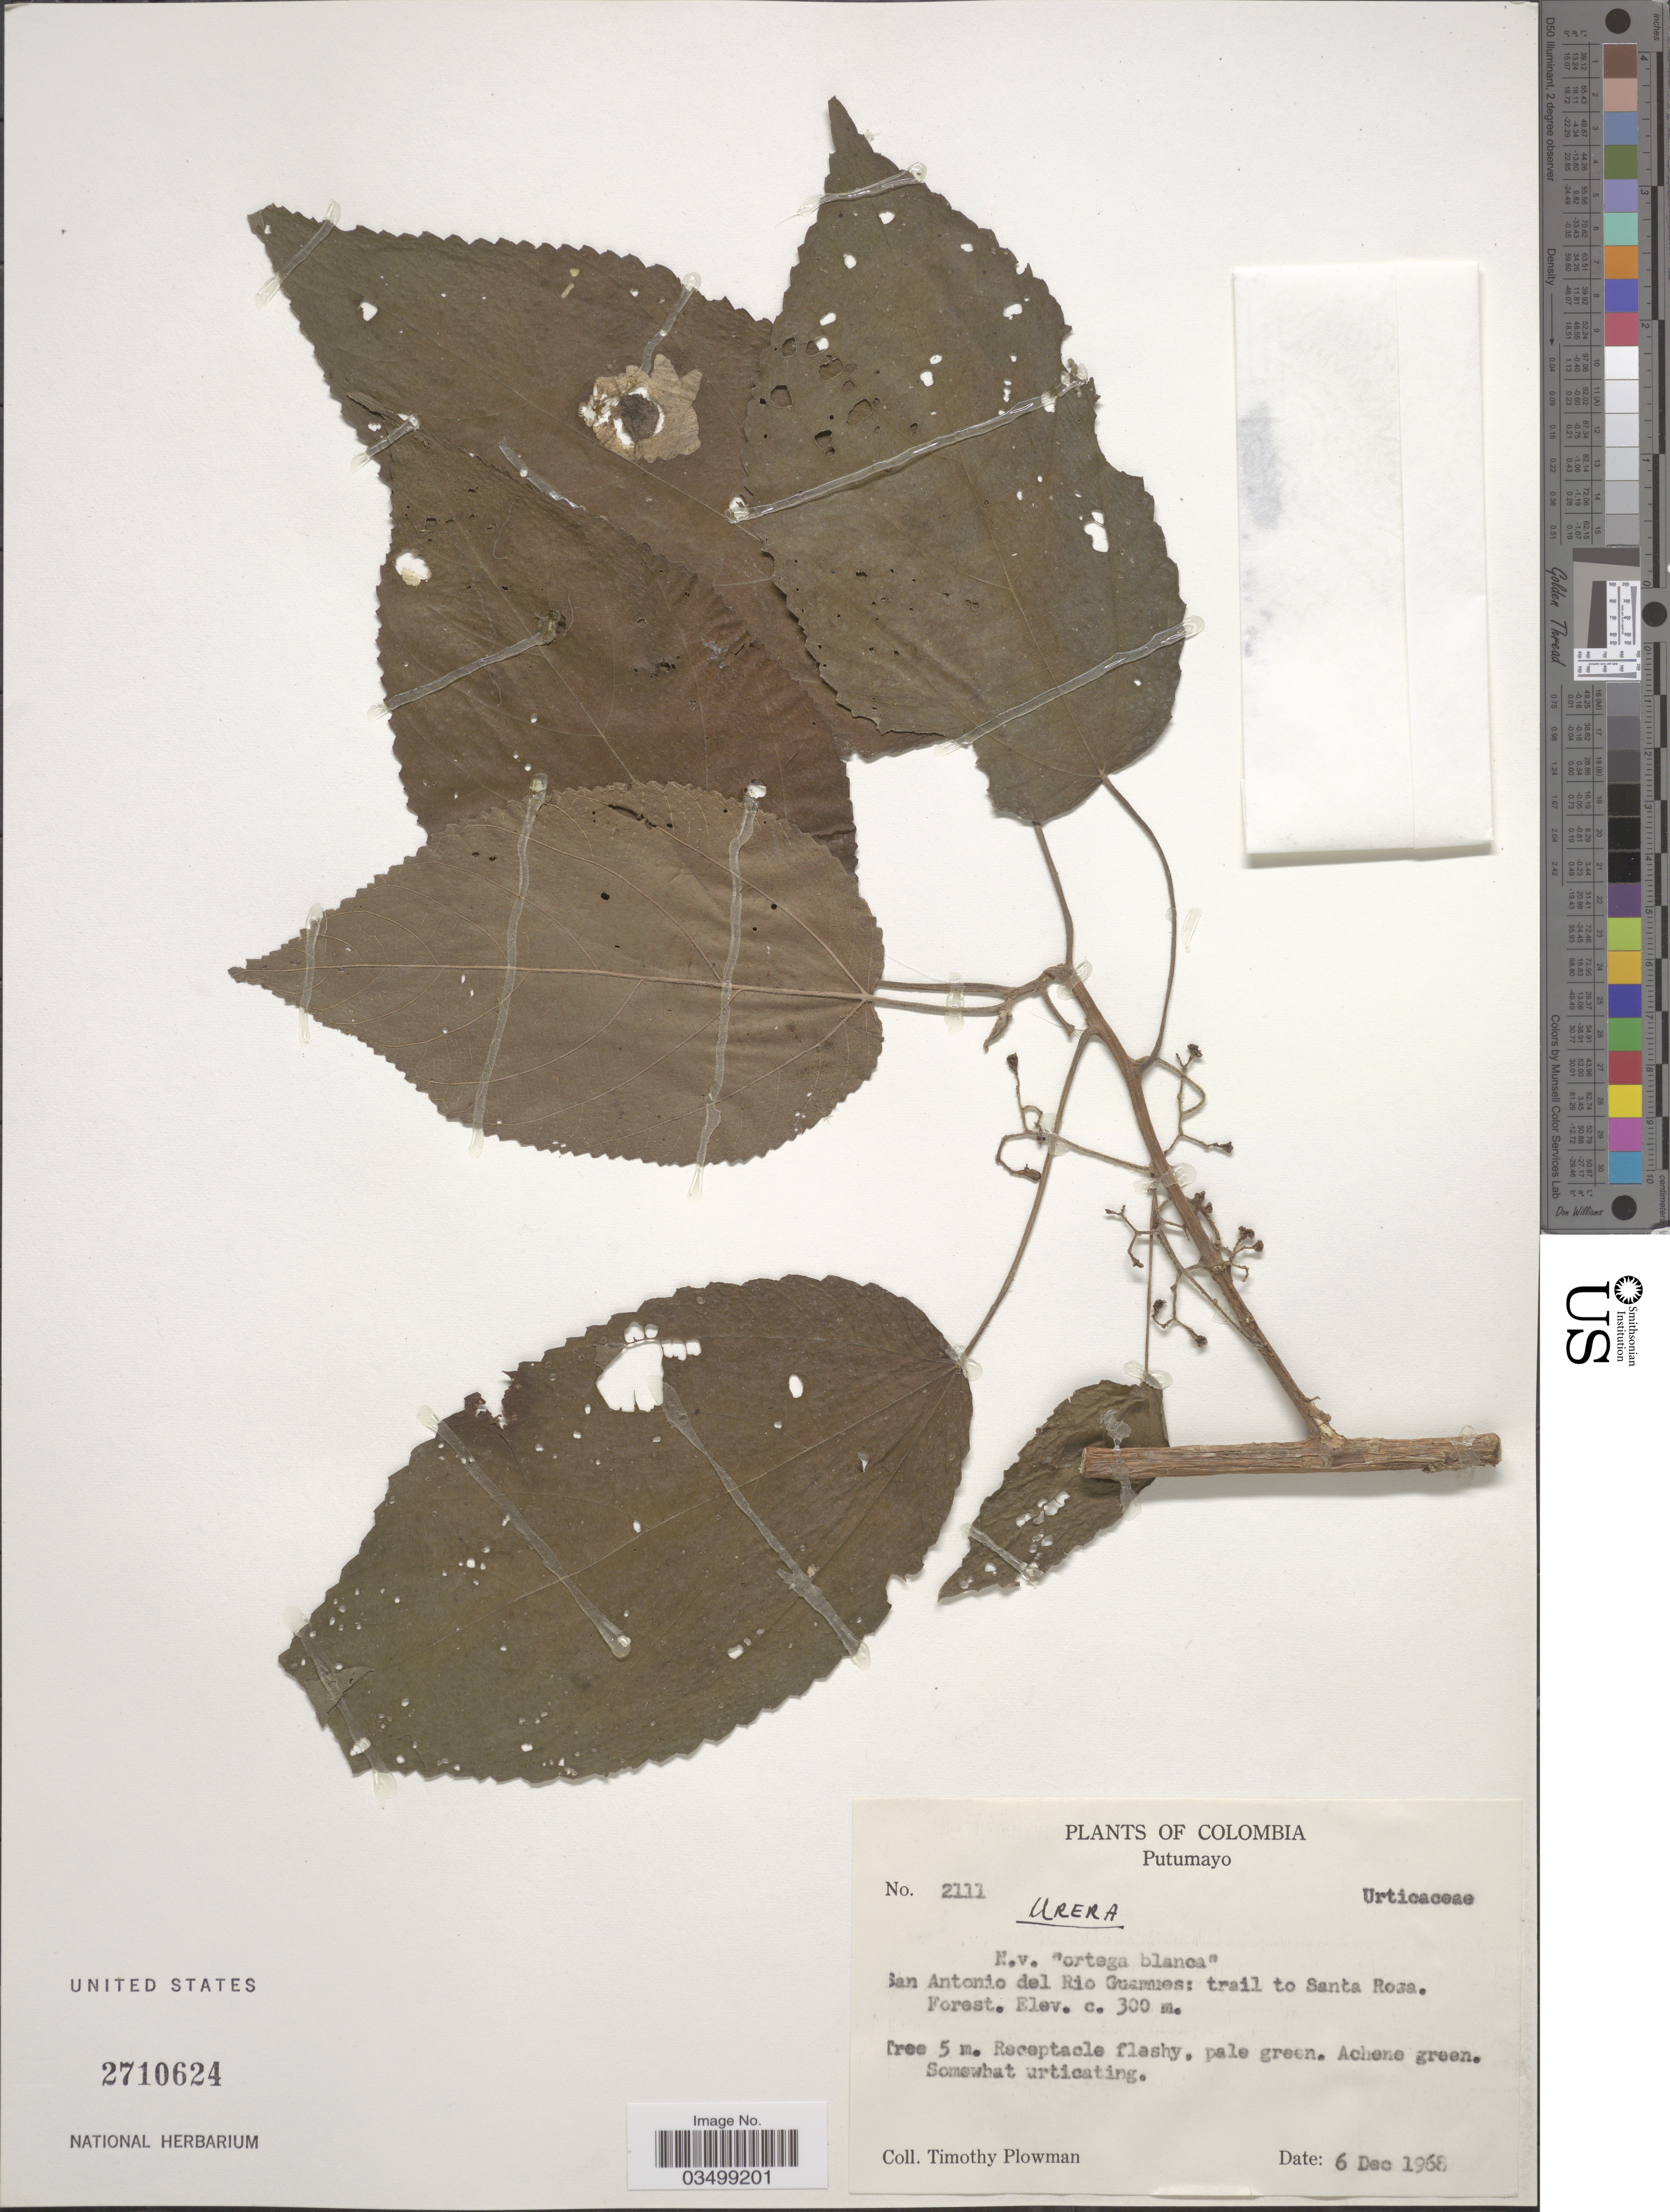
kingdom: Plantae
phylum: Tracheophyta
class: Magnoliopsida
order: Rosales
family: Urticaceae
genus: Urera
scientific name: Urera sp.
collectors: T. Plowman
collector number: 2111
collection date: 1968-12-06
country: Colombia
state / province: Putumayo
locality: San Antonio del Rio Guamues: trail to Santa Rosa.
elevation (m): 300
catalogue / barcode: US 2710624